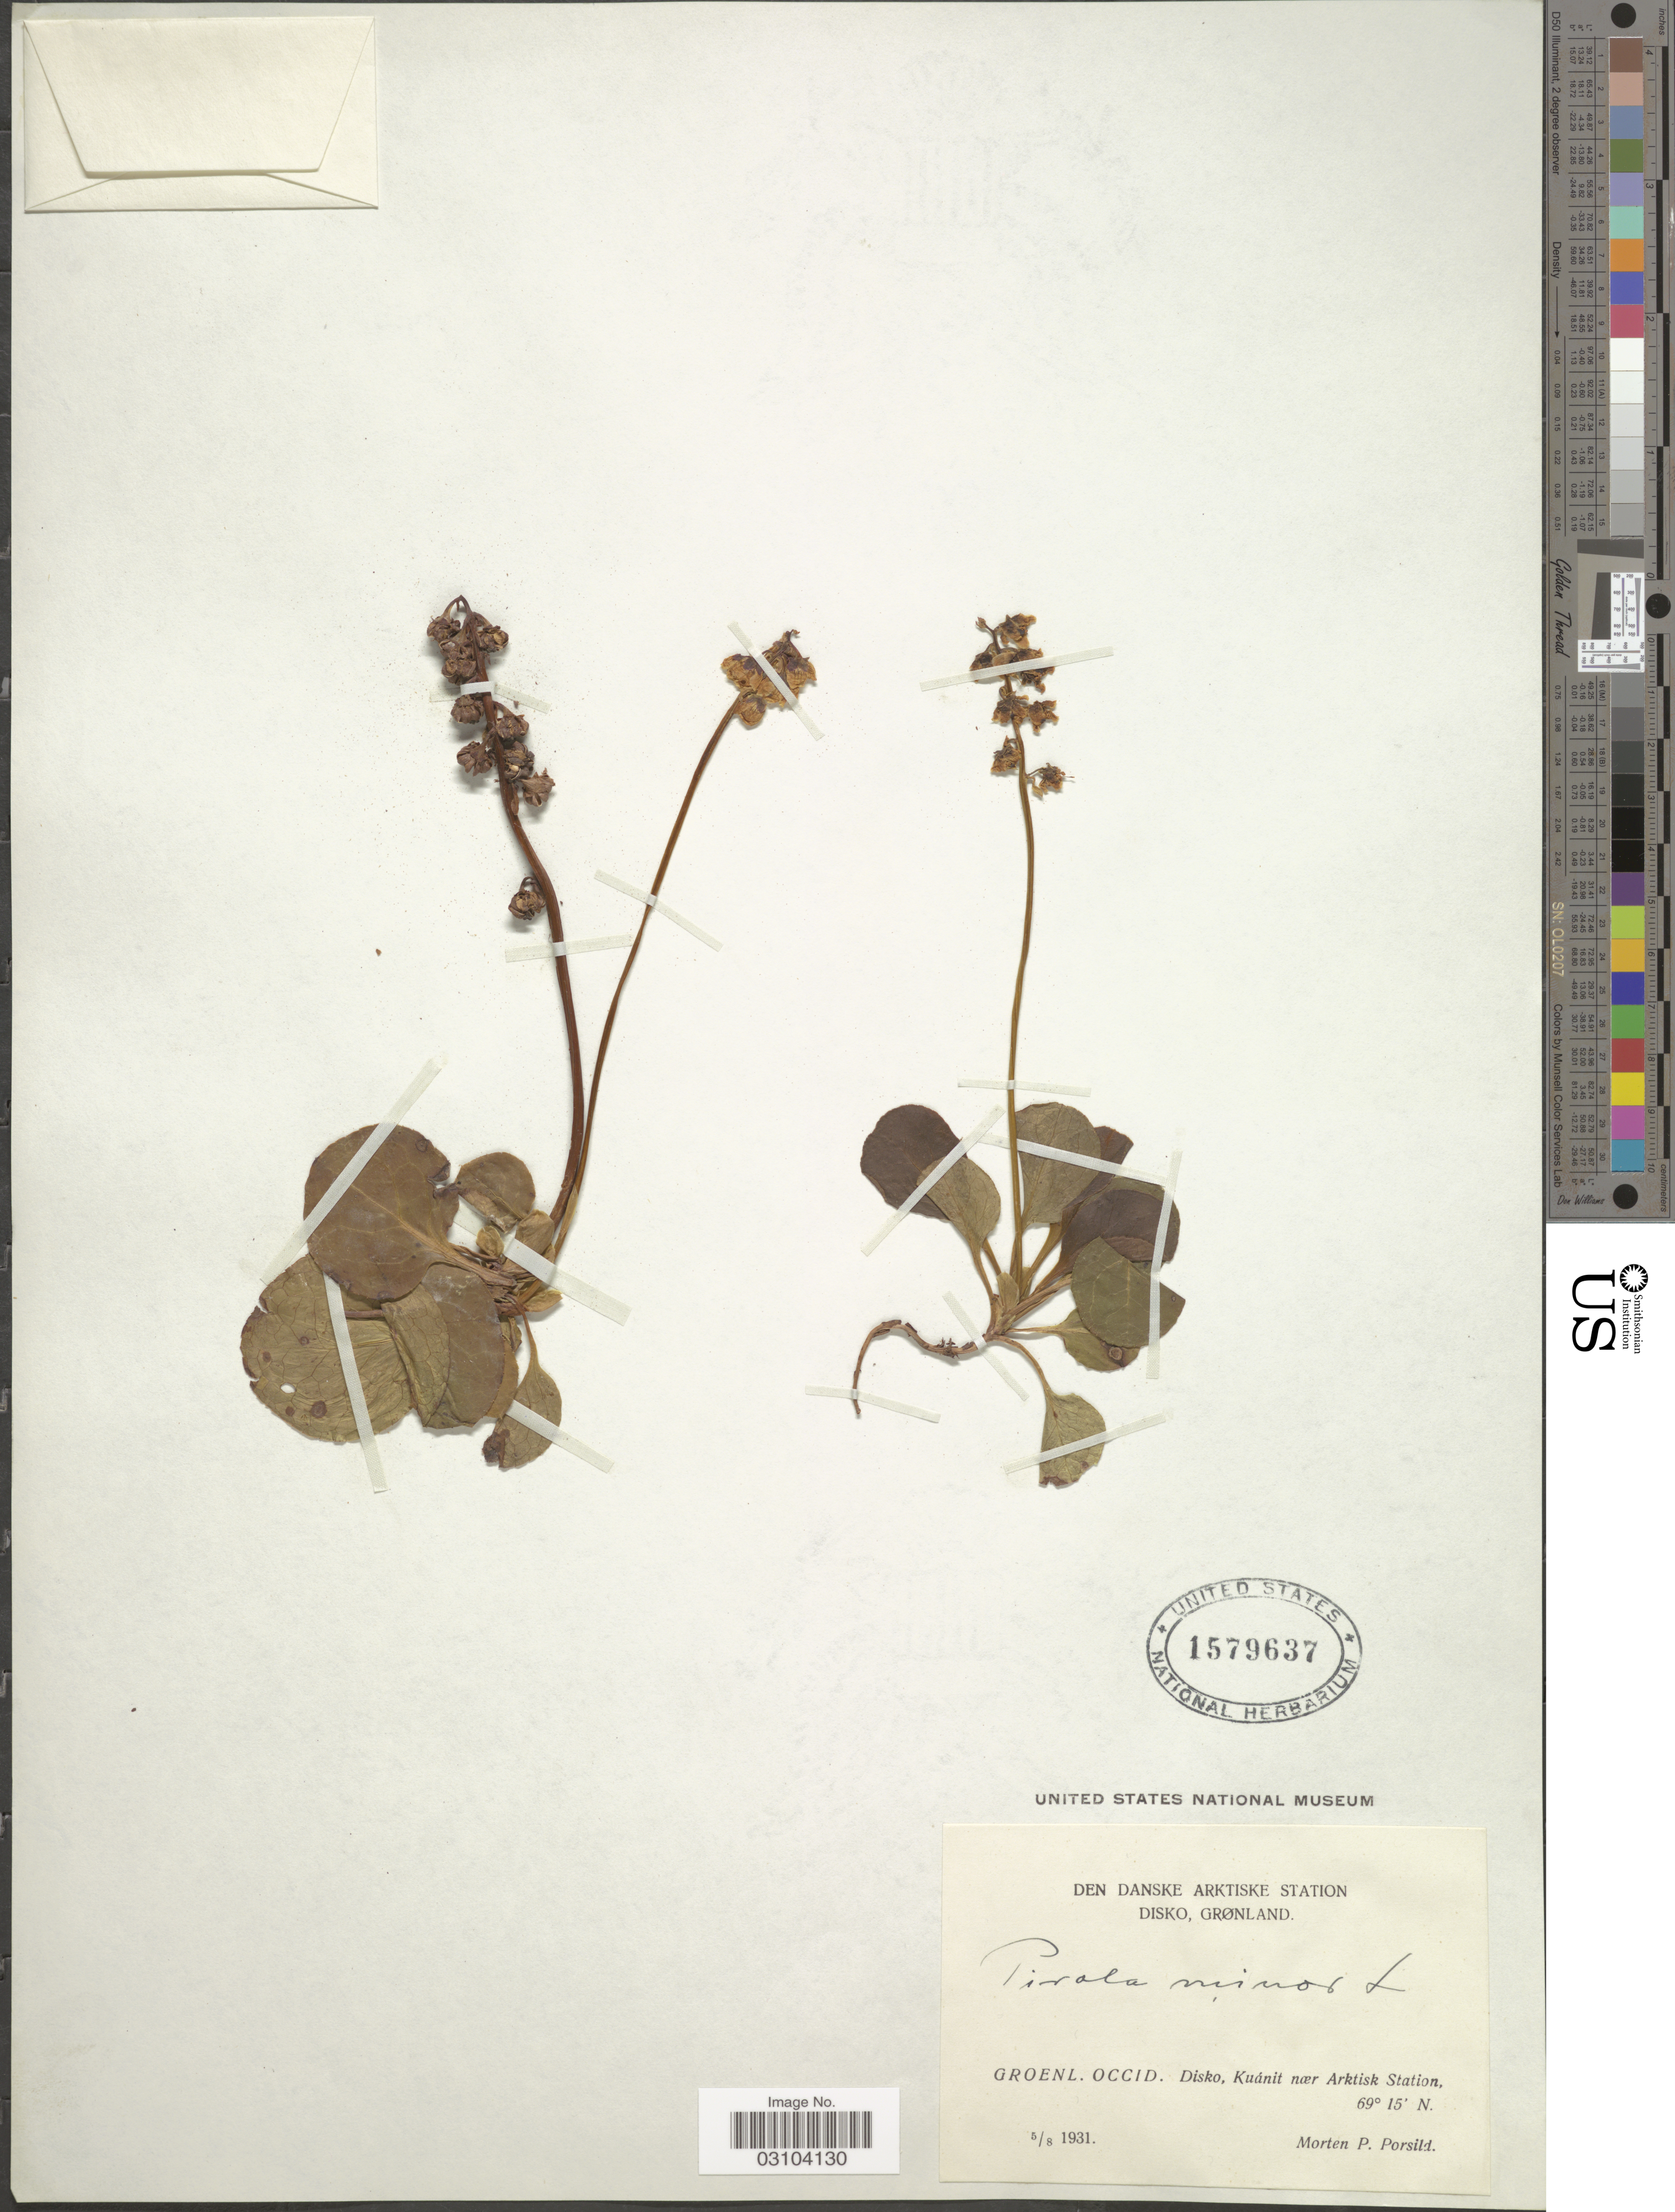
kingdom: Plantae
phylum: Tracheophyta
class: Magnoliopsida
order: Ericales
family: Ericaceae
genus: Pyrola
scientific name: Pyrola minor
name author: L.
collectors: M. P. Porsild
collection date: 1931-08-05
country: Greenland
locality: Den Danske Arktiske Station. Disko, Grønland. Groenl. [unsure placement] Occid. Disko, Kuánit nær Arktisk Station.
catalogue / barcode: US 1579637